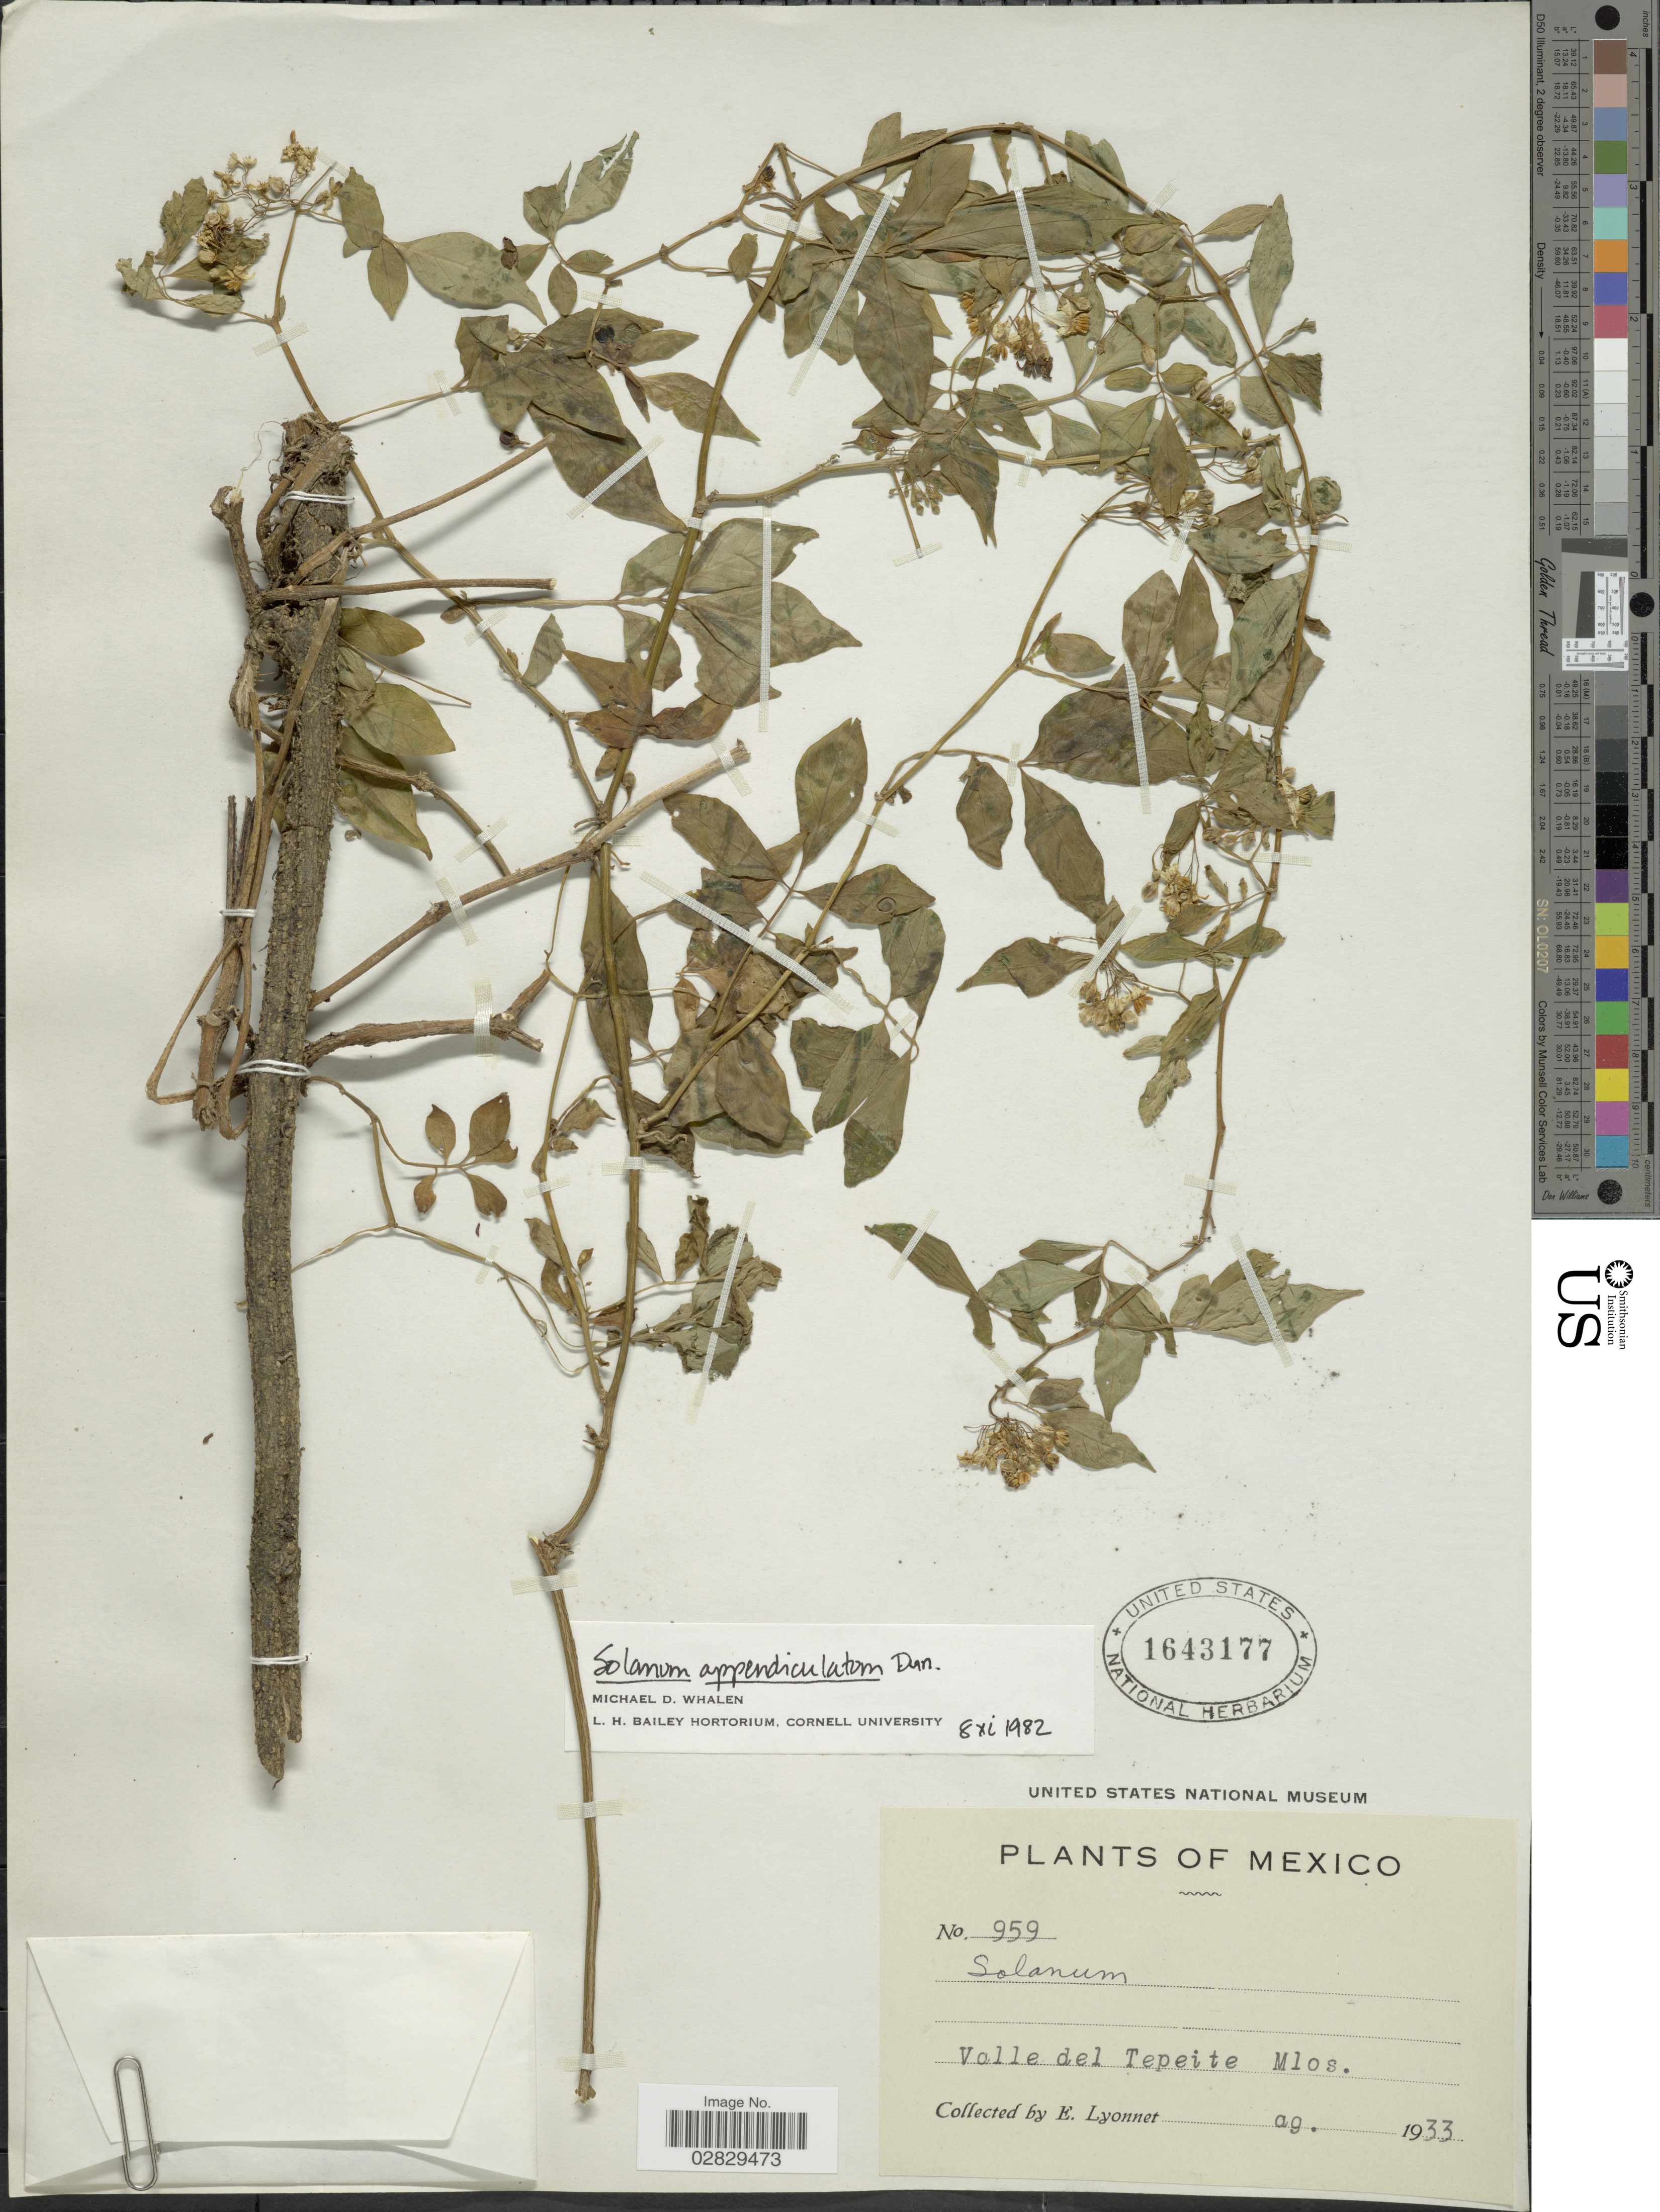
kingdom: Plantae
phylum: Tracheophyta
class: Magnoliopsida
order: Solanales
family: Solanaceae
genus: Solanum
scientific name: Solanum appendiculatum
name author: Humb. & Bonpl. ex Dunal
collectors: E. Lyonnet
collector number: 959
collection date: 1933-08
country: Mexico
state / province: Morelos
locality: Valle del Tepeite.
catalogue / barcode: US 1643177